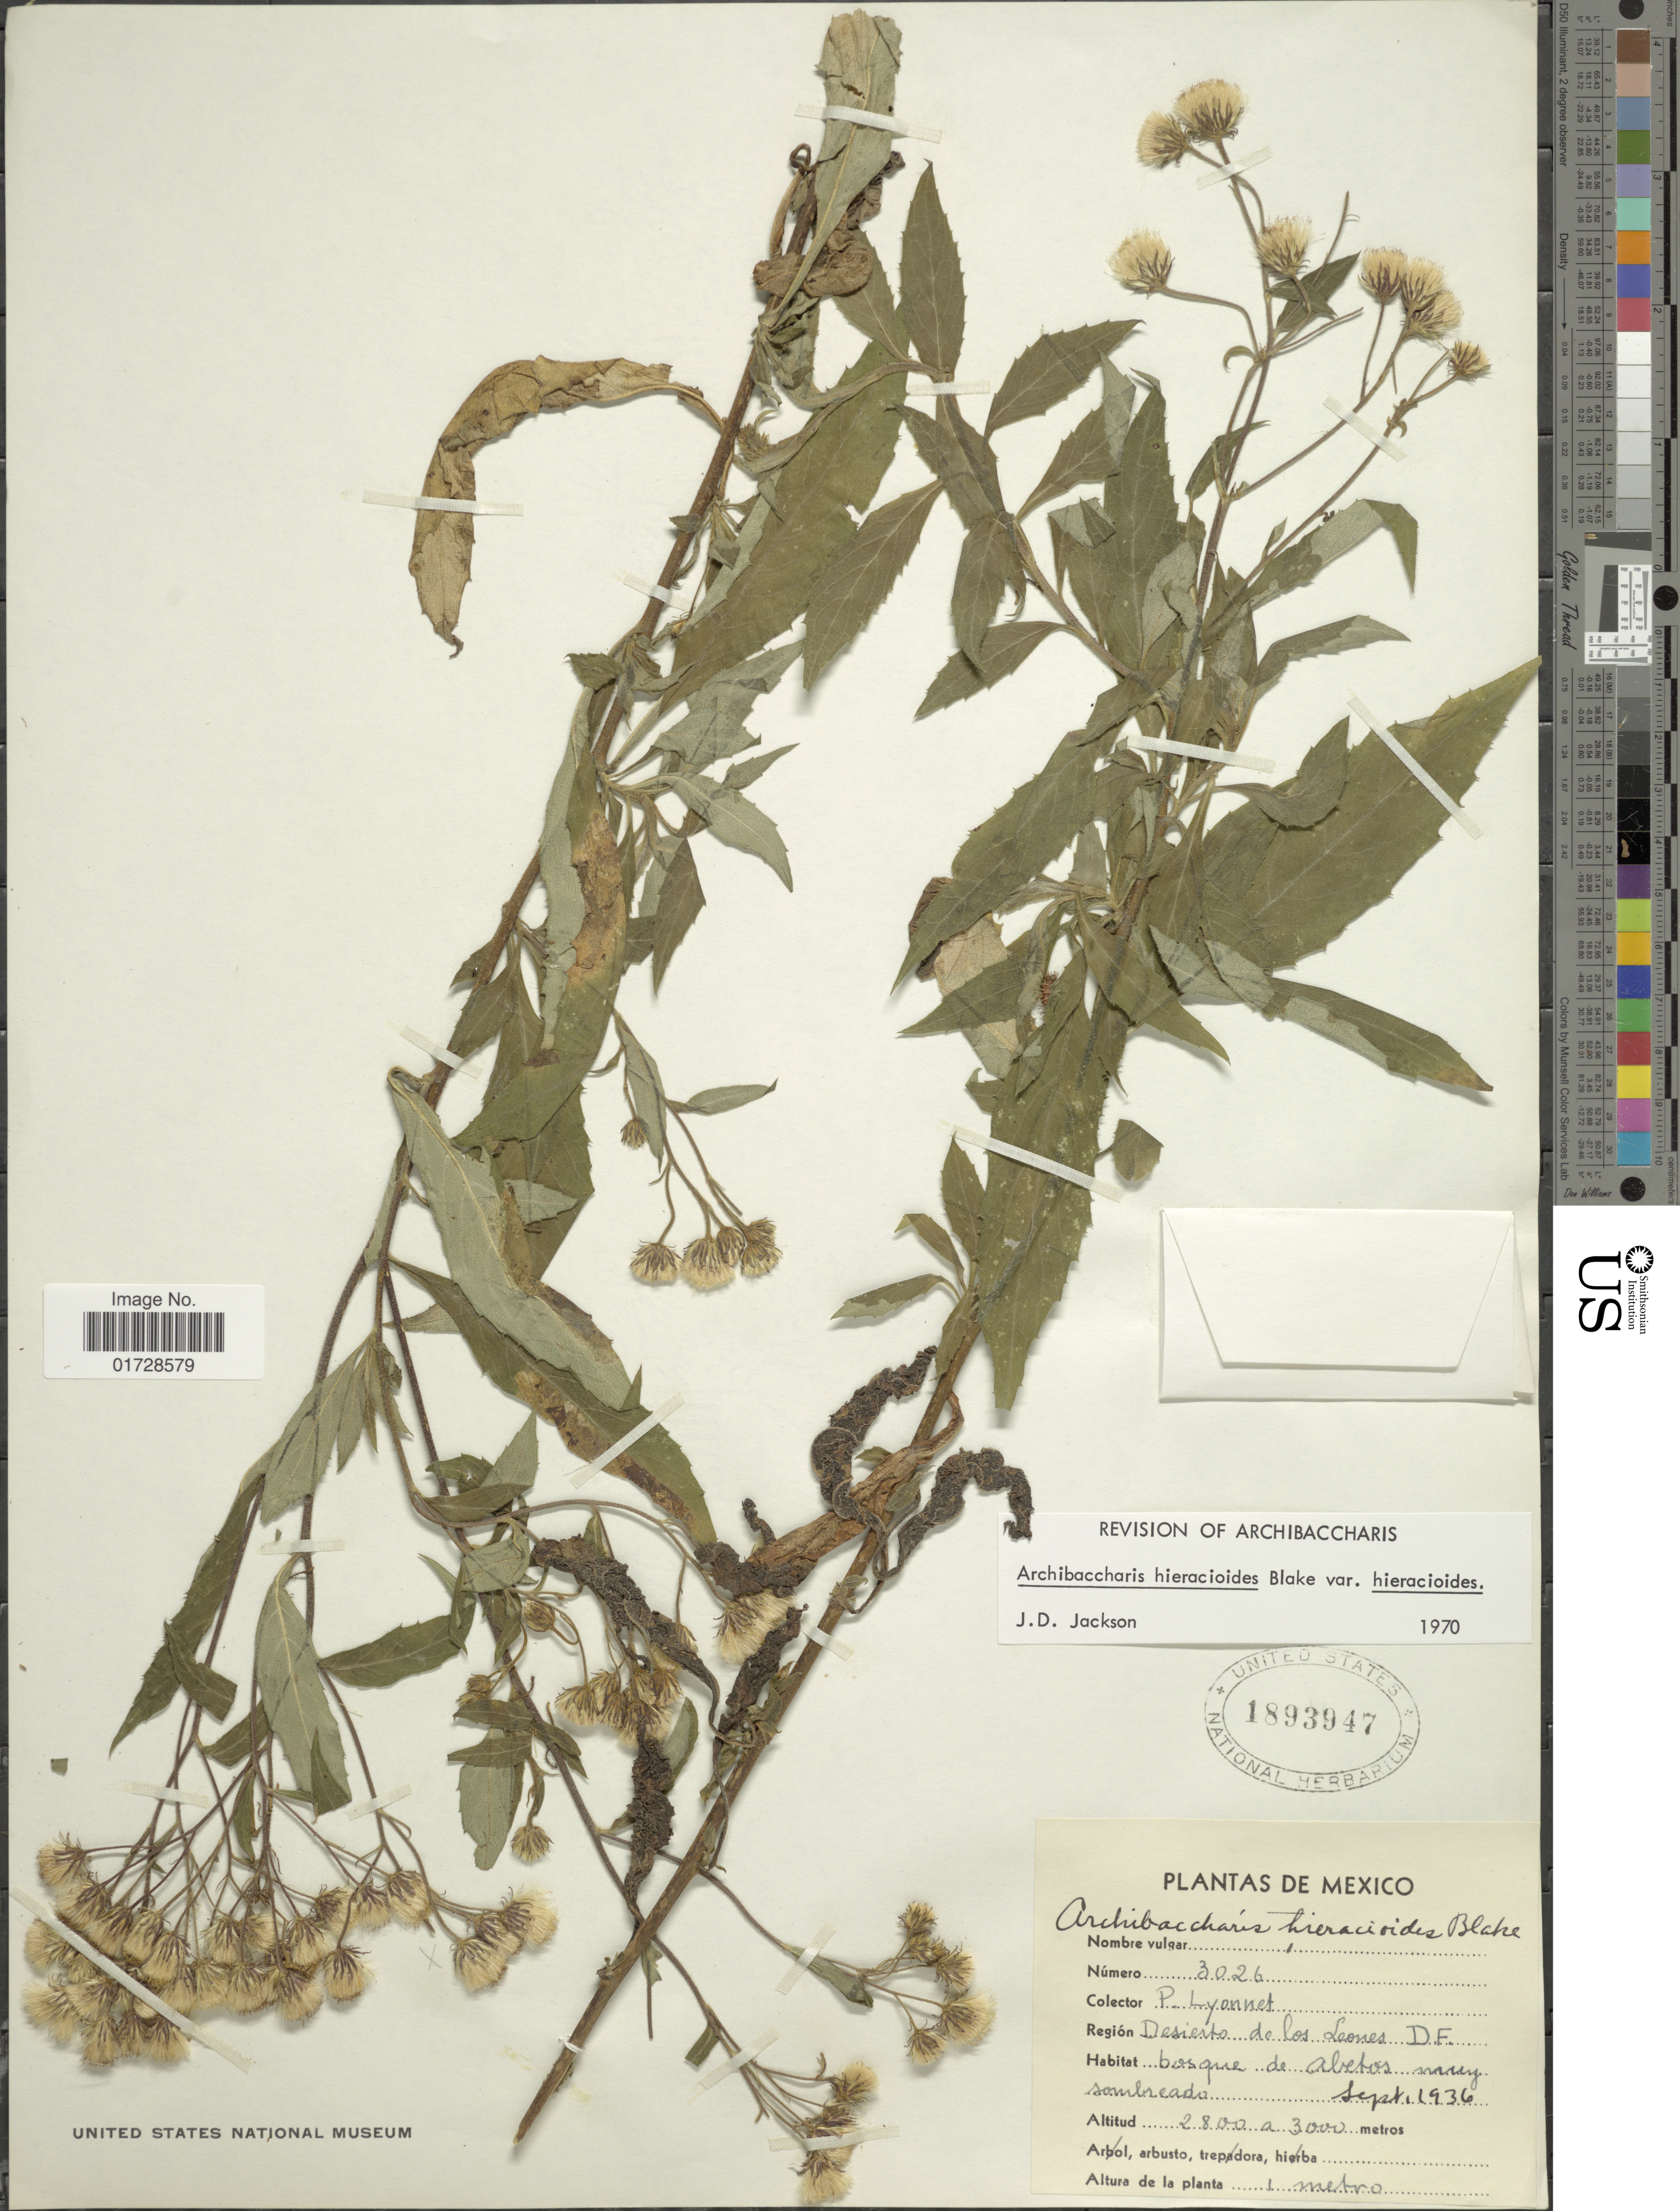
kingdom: Plantae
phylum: Tracheophyta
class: Magnoliopsida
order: Asterales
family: Asteraceae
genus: Archibaccharis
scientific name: Archibaccharis hieracioides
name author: (S.F. Blake) S.F. Blake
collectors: P. Lyonnet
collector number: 3026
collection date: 1936-09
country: Mexico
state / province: Distrito Federal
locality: Desierto de los Leones D. F.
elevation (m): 2800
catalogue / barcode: US 1893947